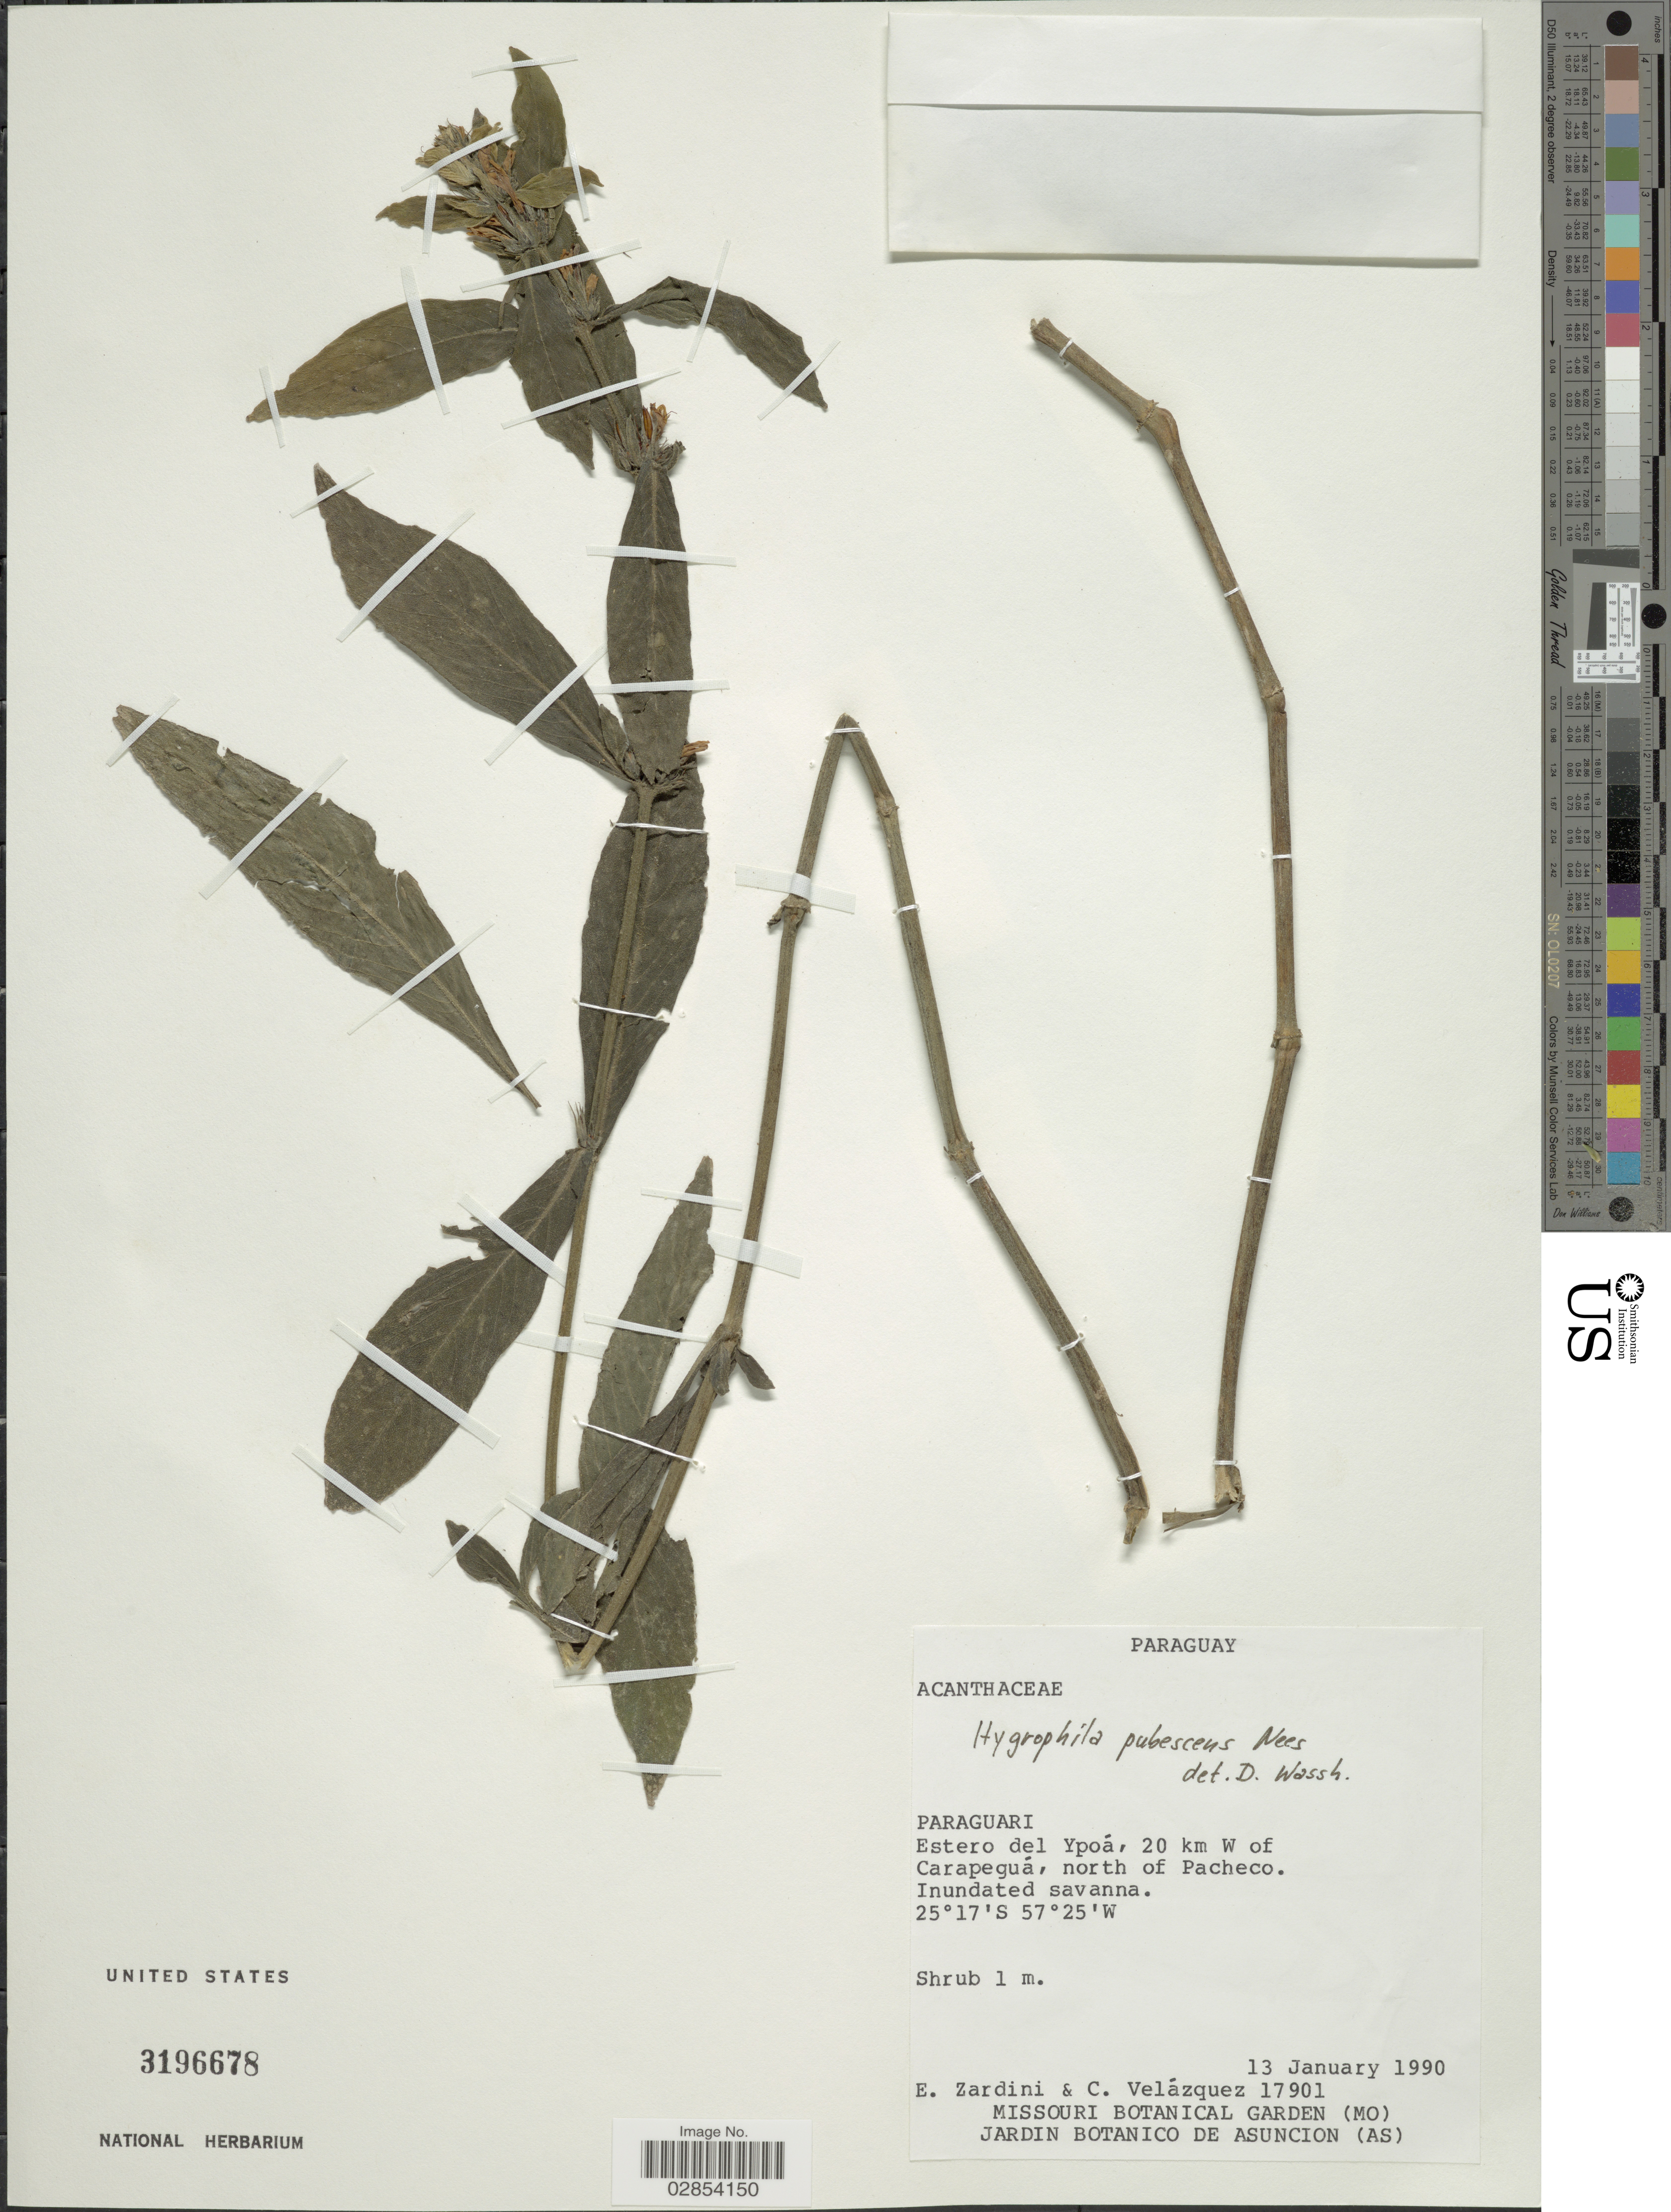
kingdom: Plantae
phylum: Tracheophyta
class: Magnoliopsida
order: Lamiales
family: Acanthaceae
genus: Hygrophila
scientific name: Hygrophila pubescens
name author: Nees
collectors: E. M. Zardini & C. Velázquez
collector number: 17901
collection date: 1990-01-13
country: Paraguay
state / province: Paraguari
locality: Estero del Ypoá, 20 km W of Carapeguá, north of Pachecho.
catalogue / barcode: US 3196678